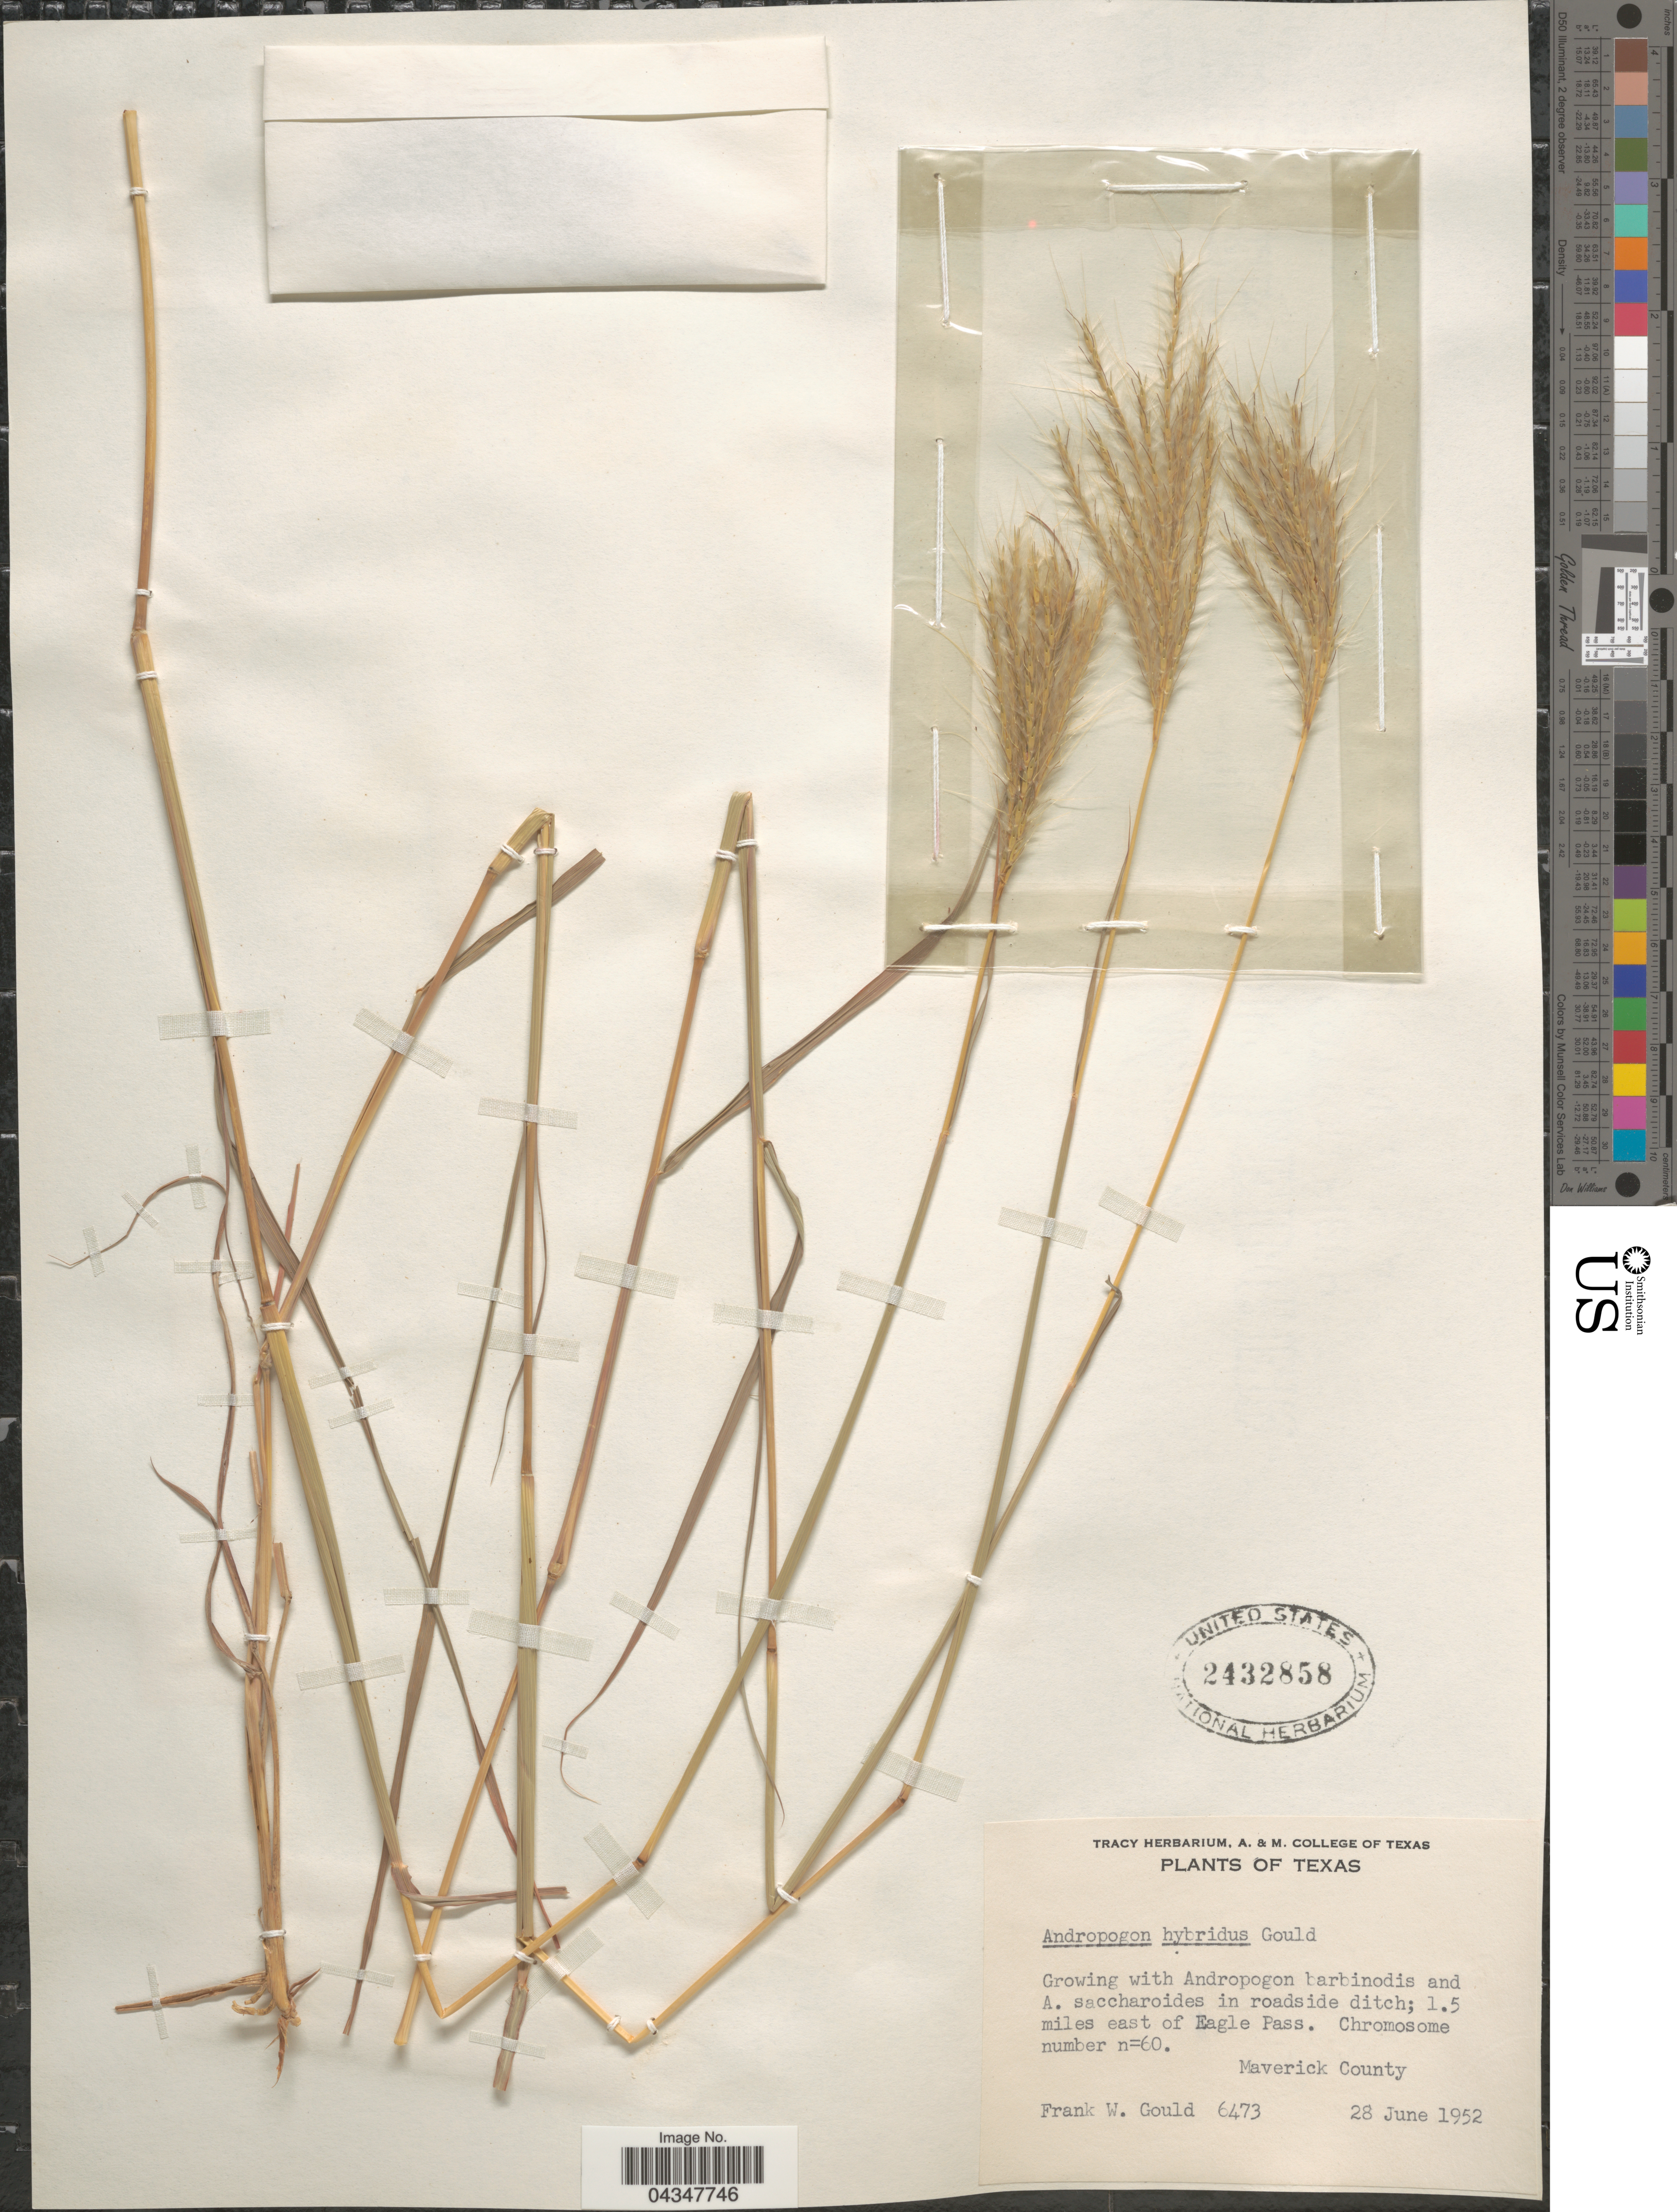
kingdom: Plantae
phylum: Tracheophyta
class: Liliopsida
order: Poales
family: Poaceae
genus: Bothriochloa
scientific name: Bothriochloa hybrida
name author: (Gould) Gould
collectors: F. W. Gould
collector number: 6473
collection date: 1952-06-28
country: United States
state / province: Texas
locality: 1.5 miles east of Easgle Pass. Maverick County.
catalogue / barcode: US 2432858